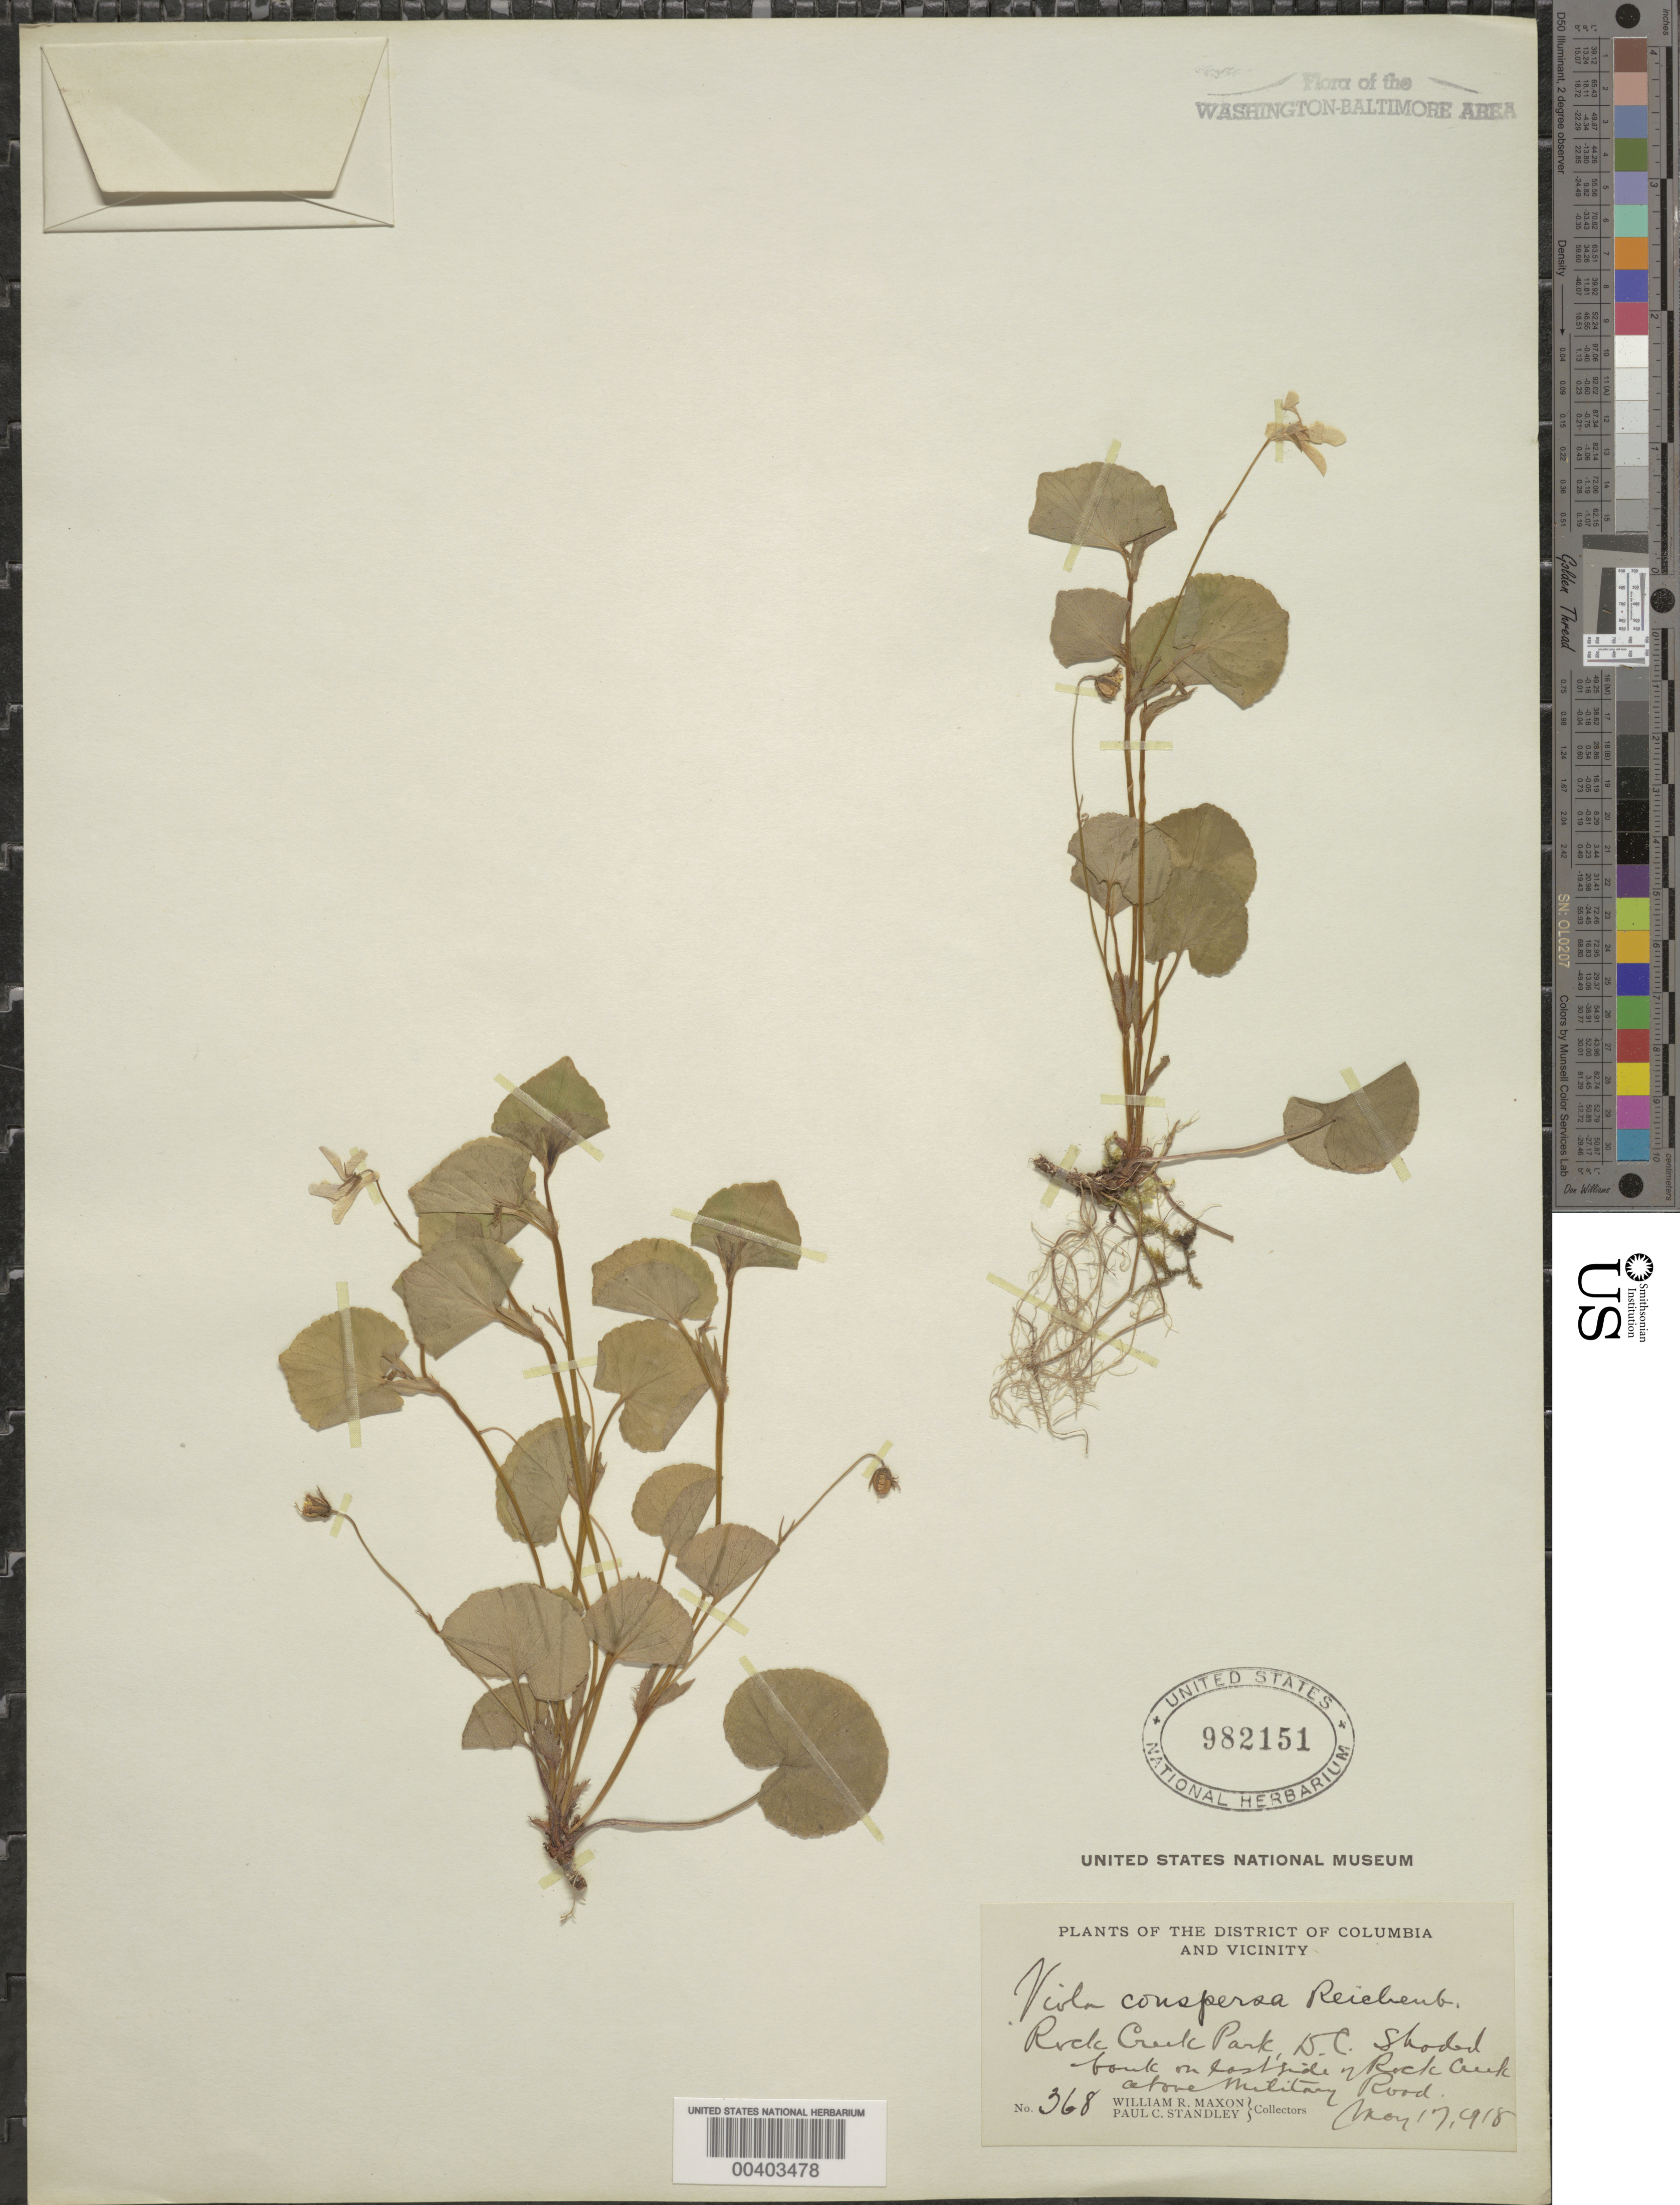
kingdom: Plantae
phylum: Tracheophyta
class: Magnoliopsida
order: Malpighiales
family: Violaceae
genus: Viola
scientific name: Viola labradorica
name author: Schrank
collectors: W. R. Maxon & P. C. Standley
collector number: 368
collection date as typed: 17 May 1918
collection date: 1918-05-17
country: United States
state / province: District of Columbia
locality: Rock Creek Park, east side of Rock Creek above Military Rd. Rock Creek Park and vicinity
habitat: Shaded bank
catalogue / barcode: US 982151